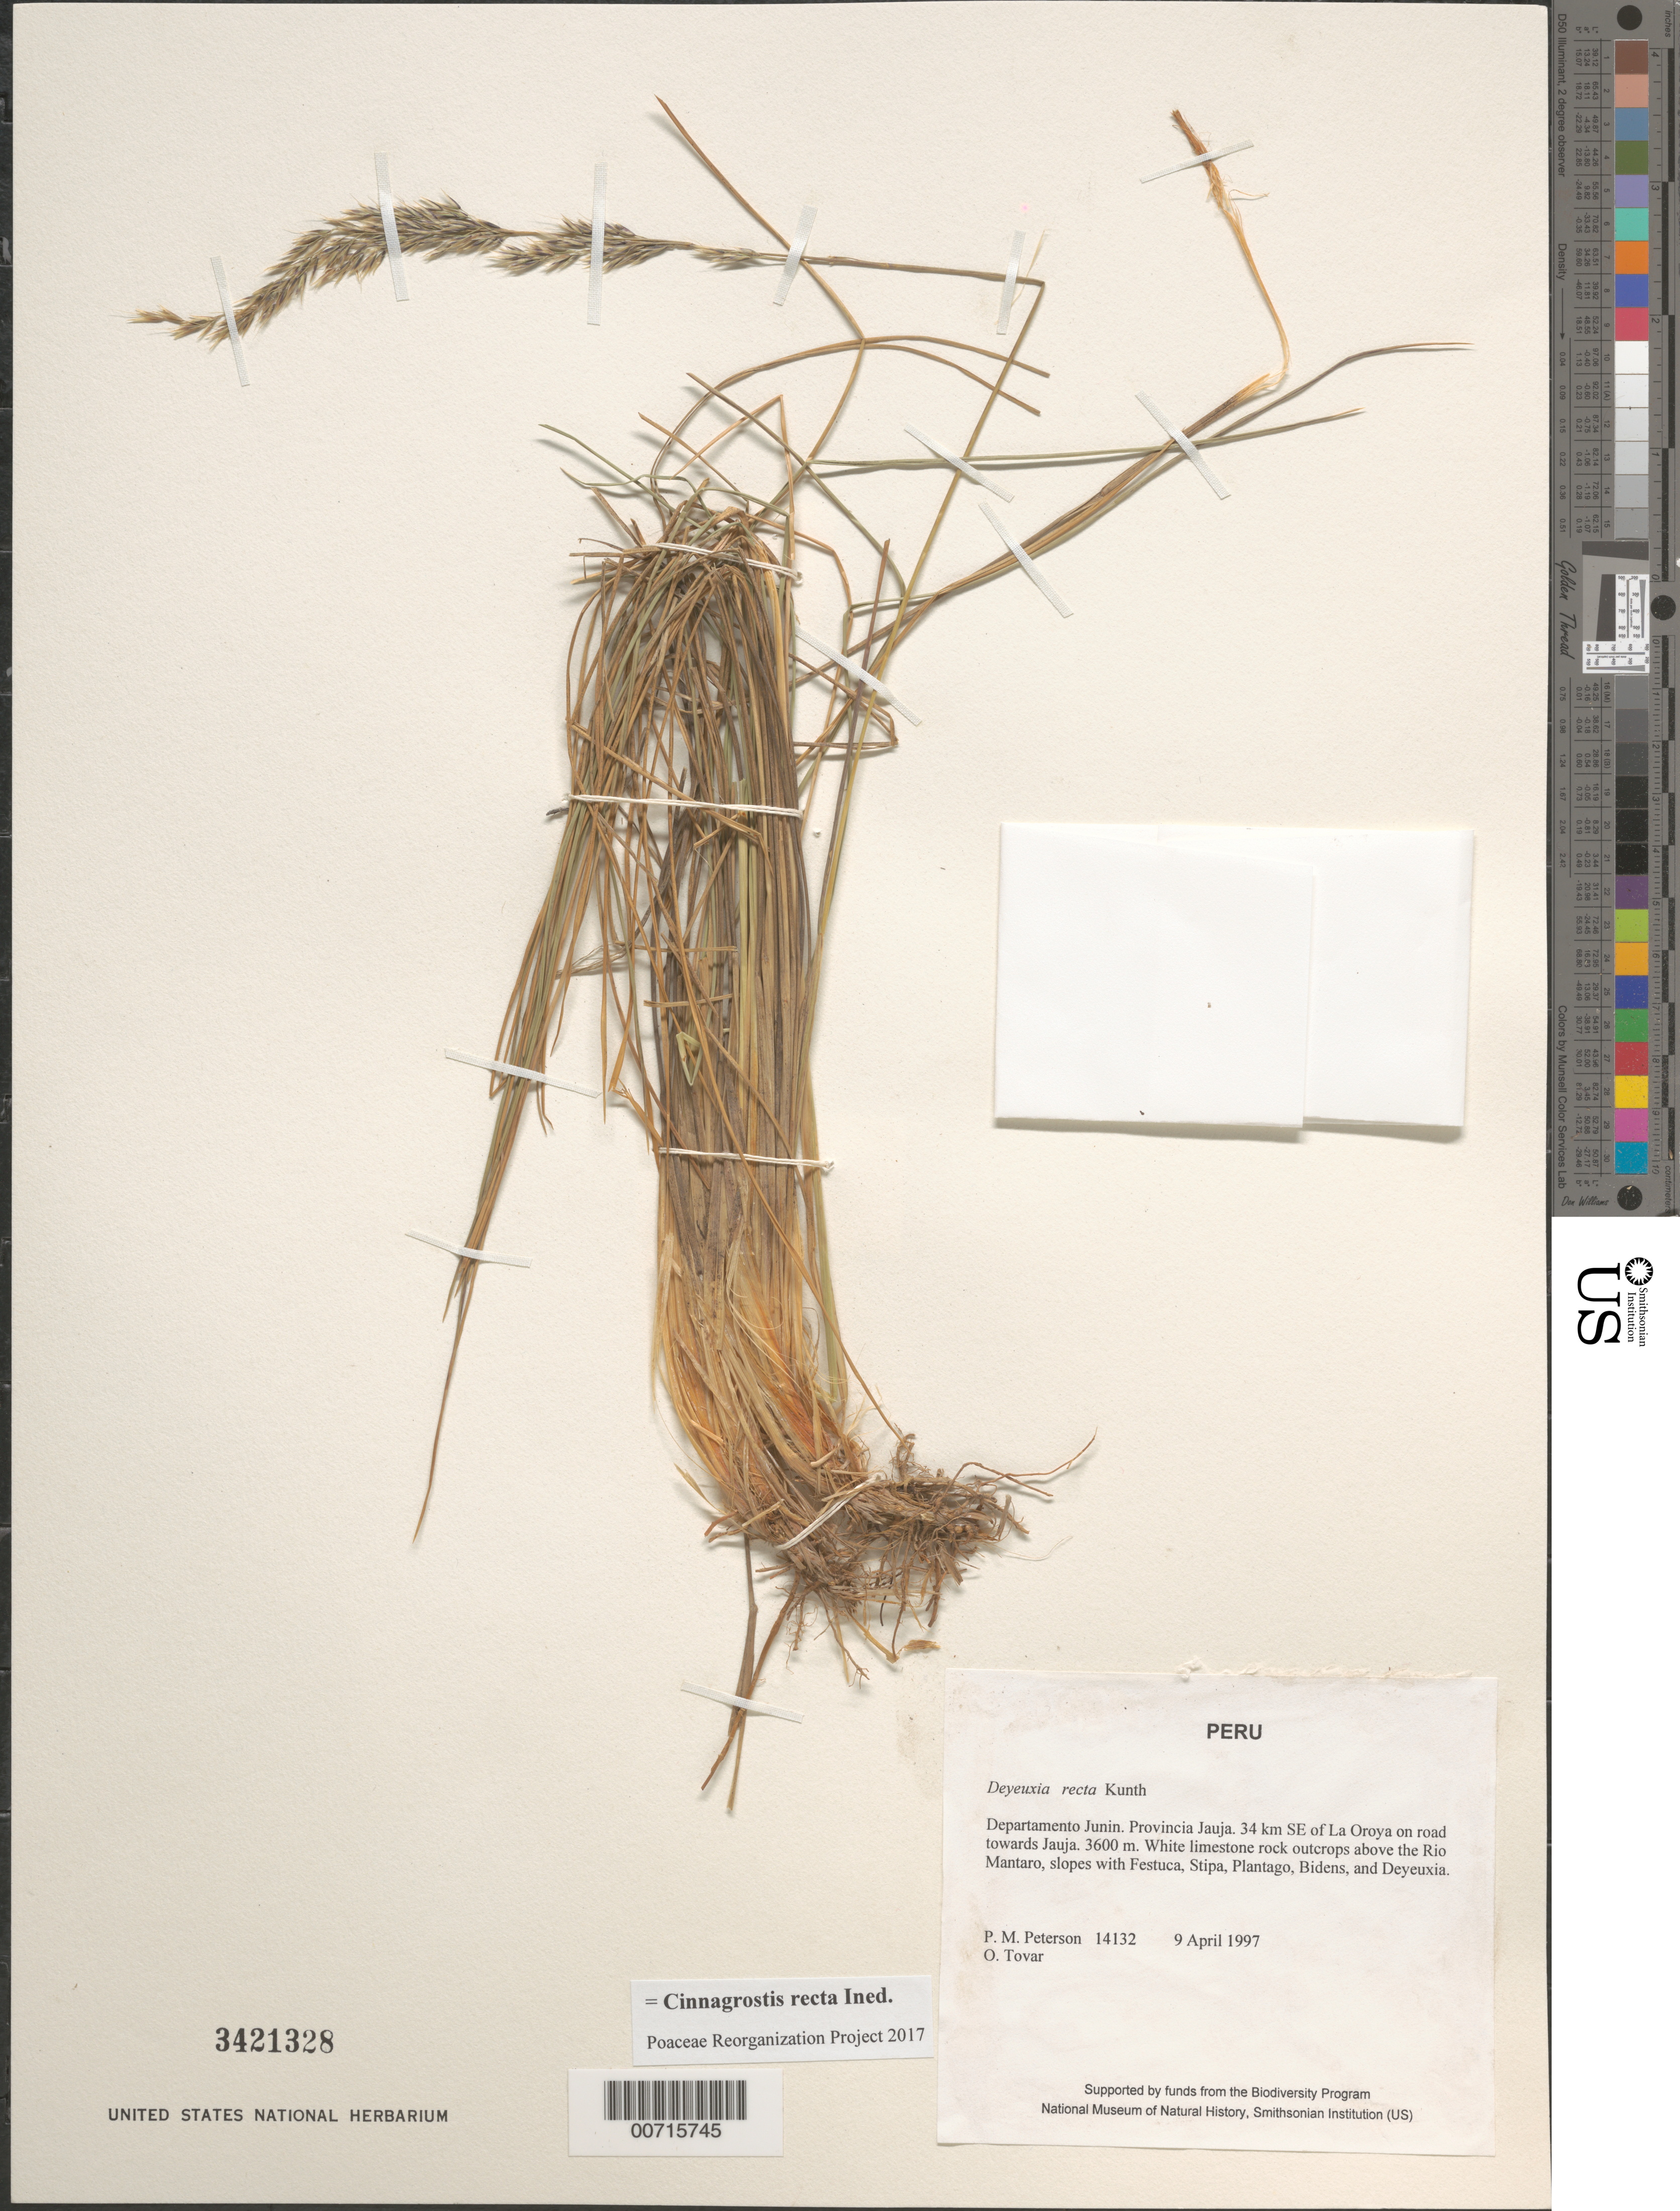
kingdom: Plantae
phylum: Tracheophyta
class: Liliopsida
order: Poales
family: Poaceae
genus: Cinnagrostis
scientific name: Cinnagrostis recta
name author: (Kunth) P.M. Peterson et al.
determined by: Poaceae Reorganization Project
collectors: P. M. Peterson & Ó. Tovar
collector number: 14132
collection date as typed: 09 Apr 1997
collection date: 1997-04-09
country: Peru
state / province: Junín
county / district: Jauja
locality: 34 km SE of La Oroya on road towards Jauja.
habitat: White limestone rock outcrops above the Rio Mantaro, slopes with Festuca, Stipa, Plantago, Bidens, and Deyeuxia.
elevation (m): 3600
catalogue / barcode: US 3421328